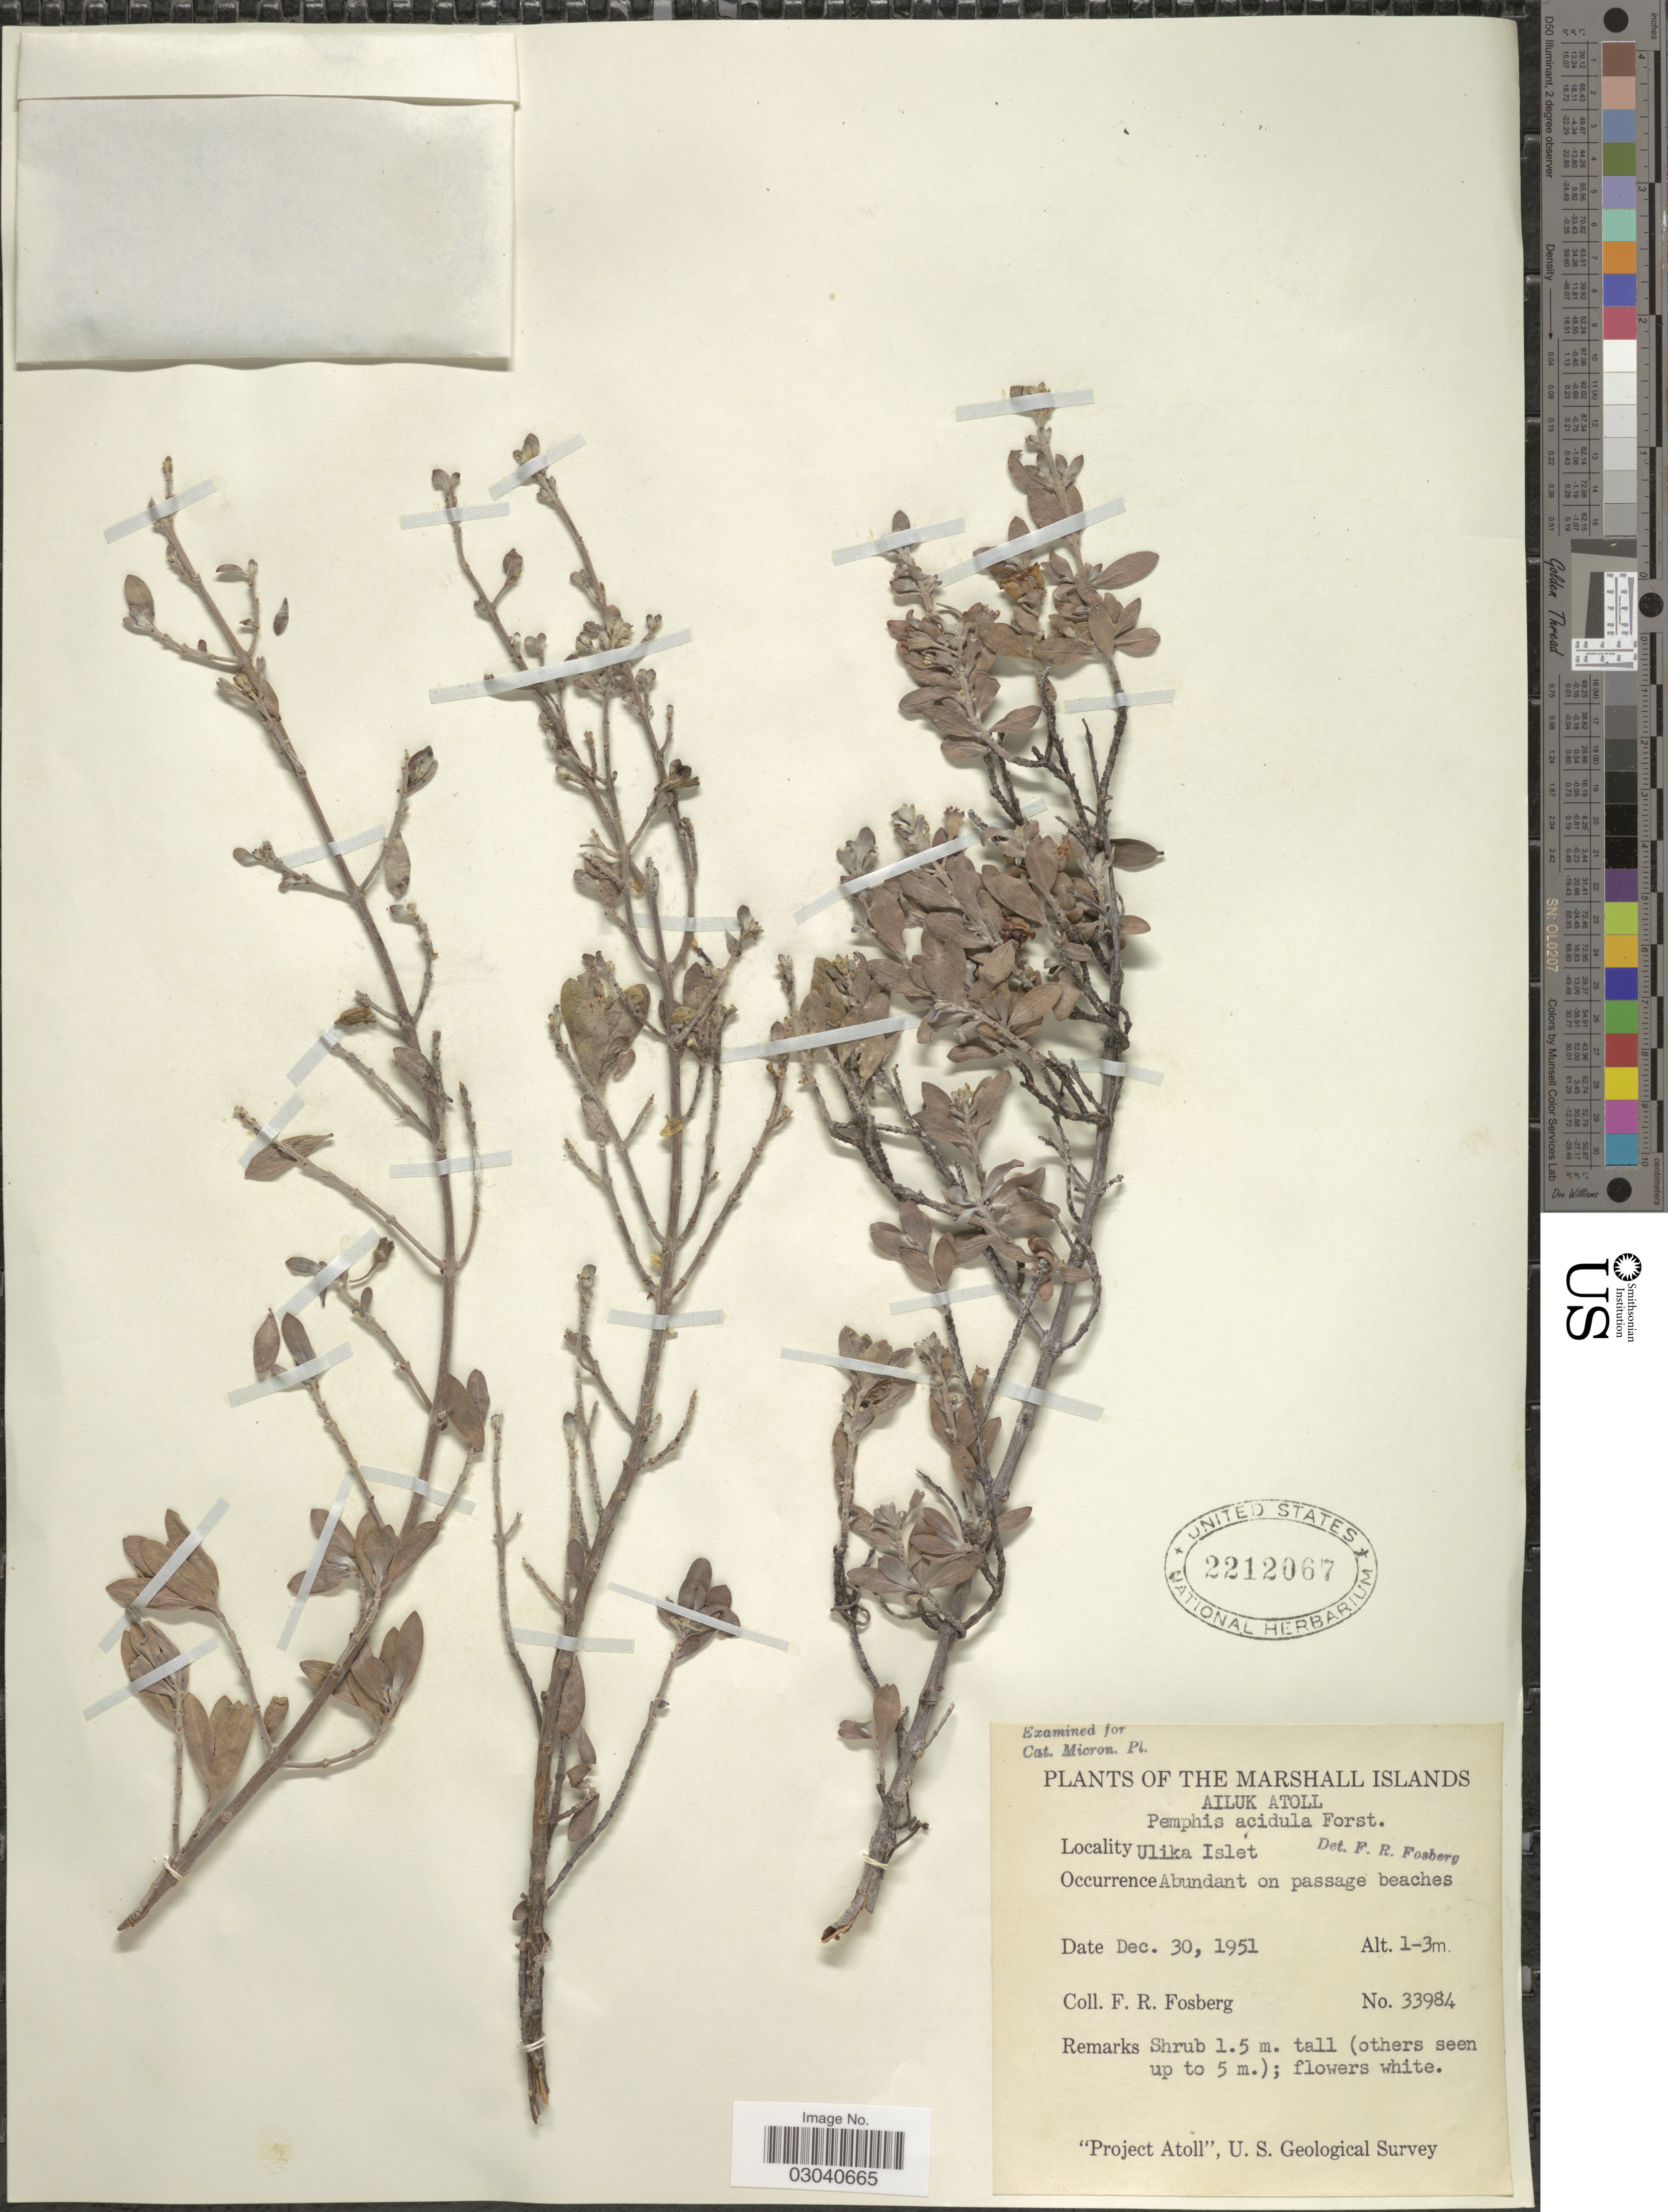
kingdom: Plantae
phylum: Tracheophyta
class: Magnoliopsida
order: Myrtales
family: Lythraceae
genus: Pemphis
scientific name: Pemphis acidula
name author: J.R. Forst. & G. Forst.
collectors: F. R. Fosberg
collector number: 33984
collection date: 1951-12-30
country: Marshall Islands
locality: Ailuk Atoll. Ulika Islet.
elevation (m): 1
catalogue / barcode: US 2212067